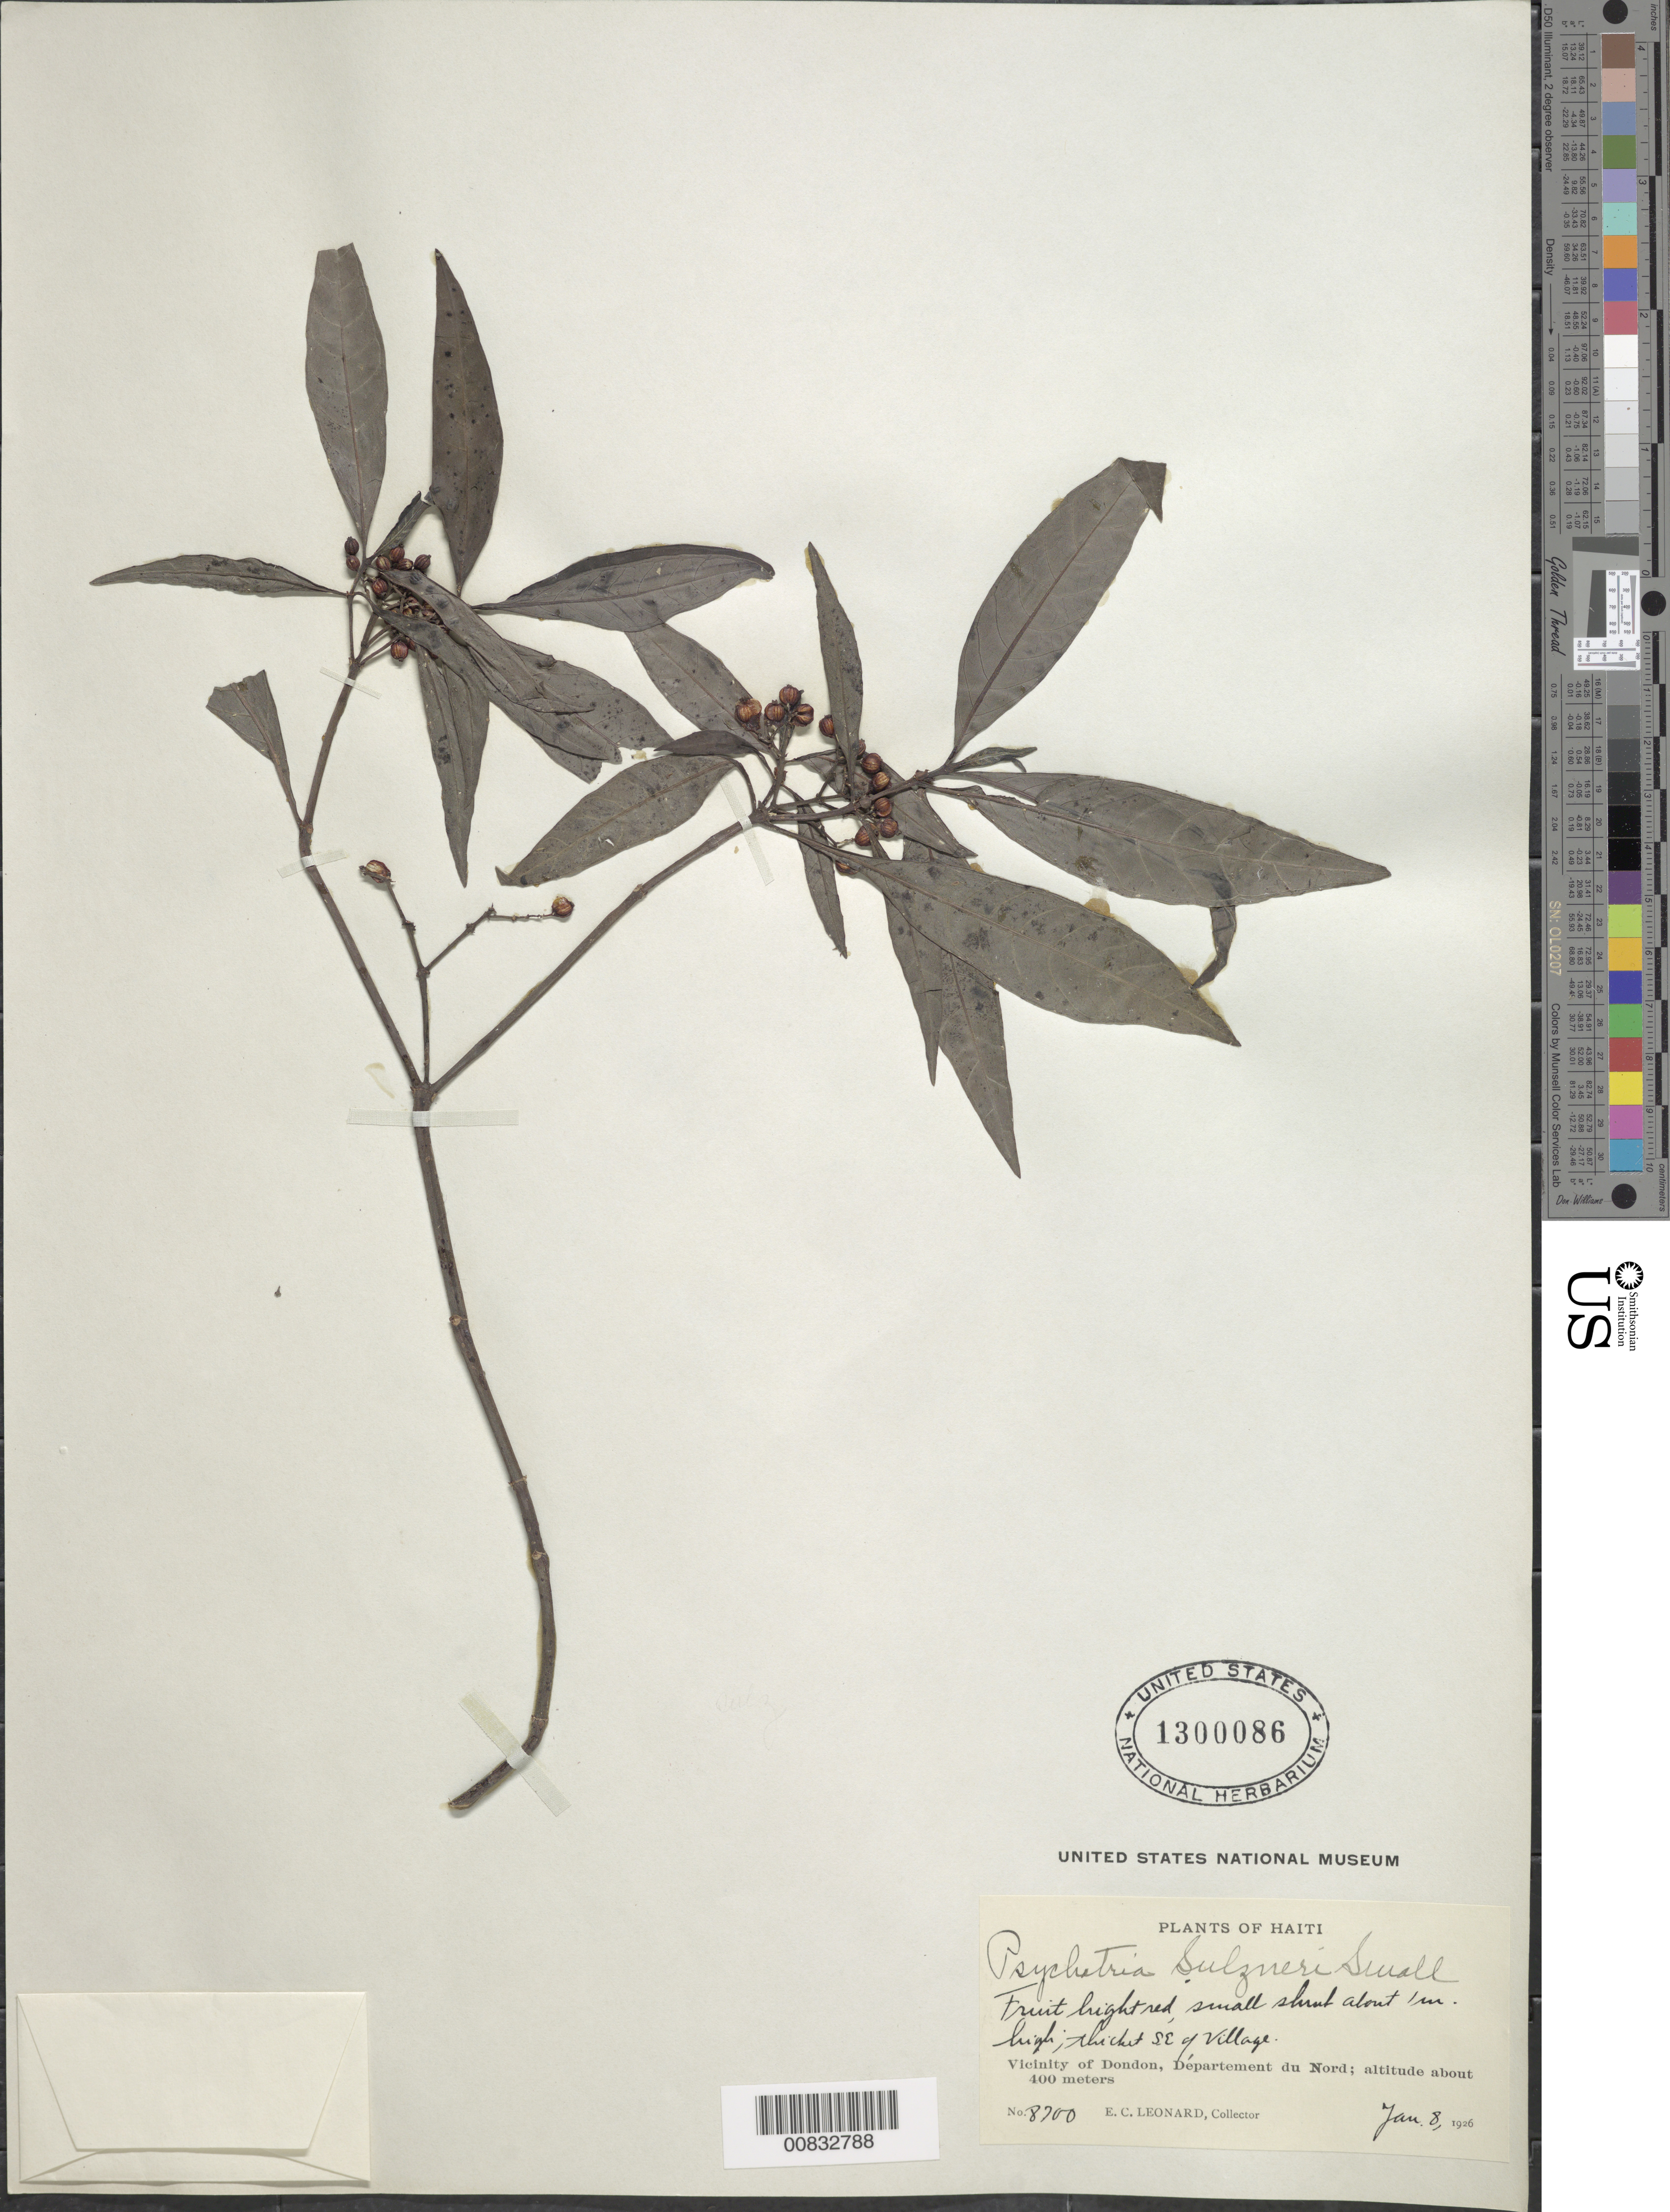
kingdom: Plantae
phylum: Tracheophyta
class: Magnoliopsida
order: Gentianales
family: Rubiaceae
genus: Psychotria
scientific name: Psychotria tenuifolia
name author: Sw.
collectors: E. C. Leonard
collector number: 8700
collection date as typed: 08 Jan 1926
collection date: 1926-01-08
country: Haiti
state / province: Nord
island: Hispaniola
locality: Vicinity of Dondon, SE of village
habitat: Thicket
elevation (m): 400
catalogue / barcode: US 1300086